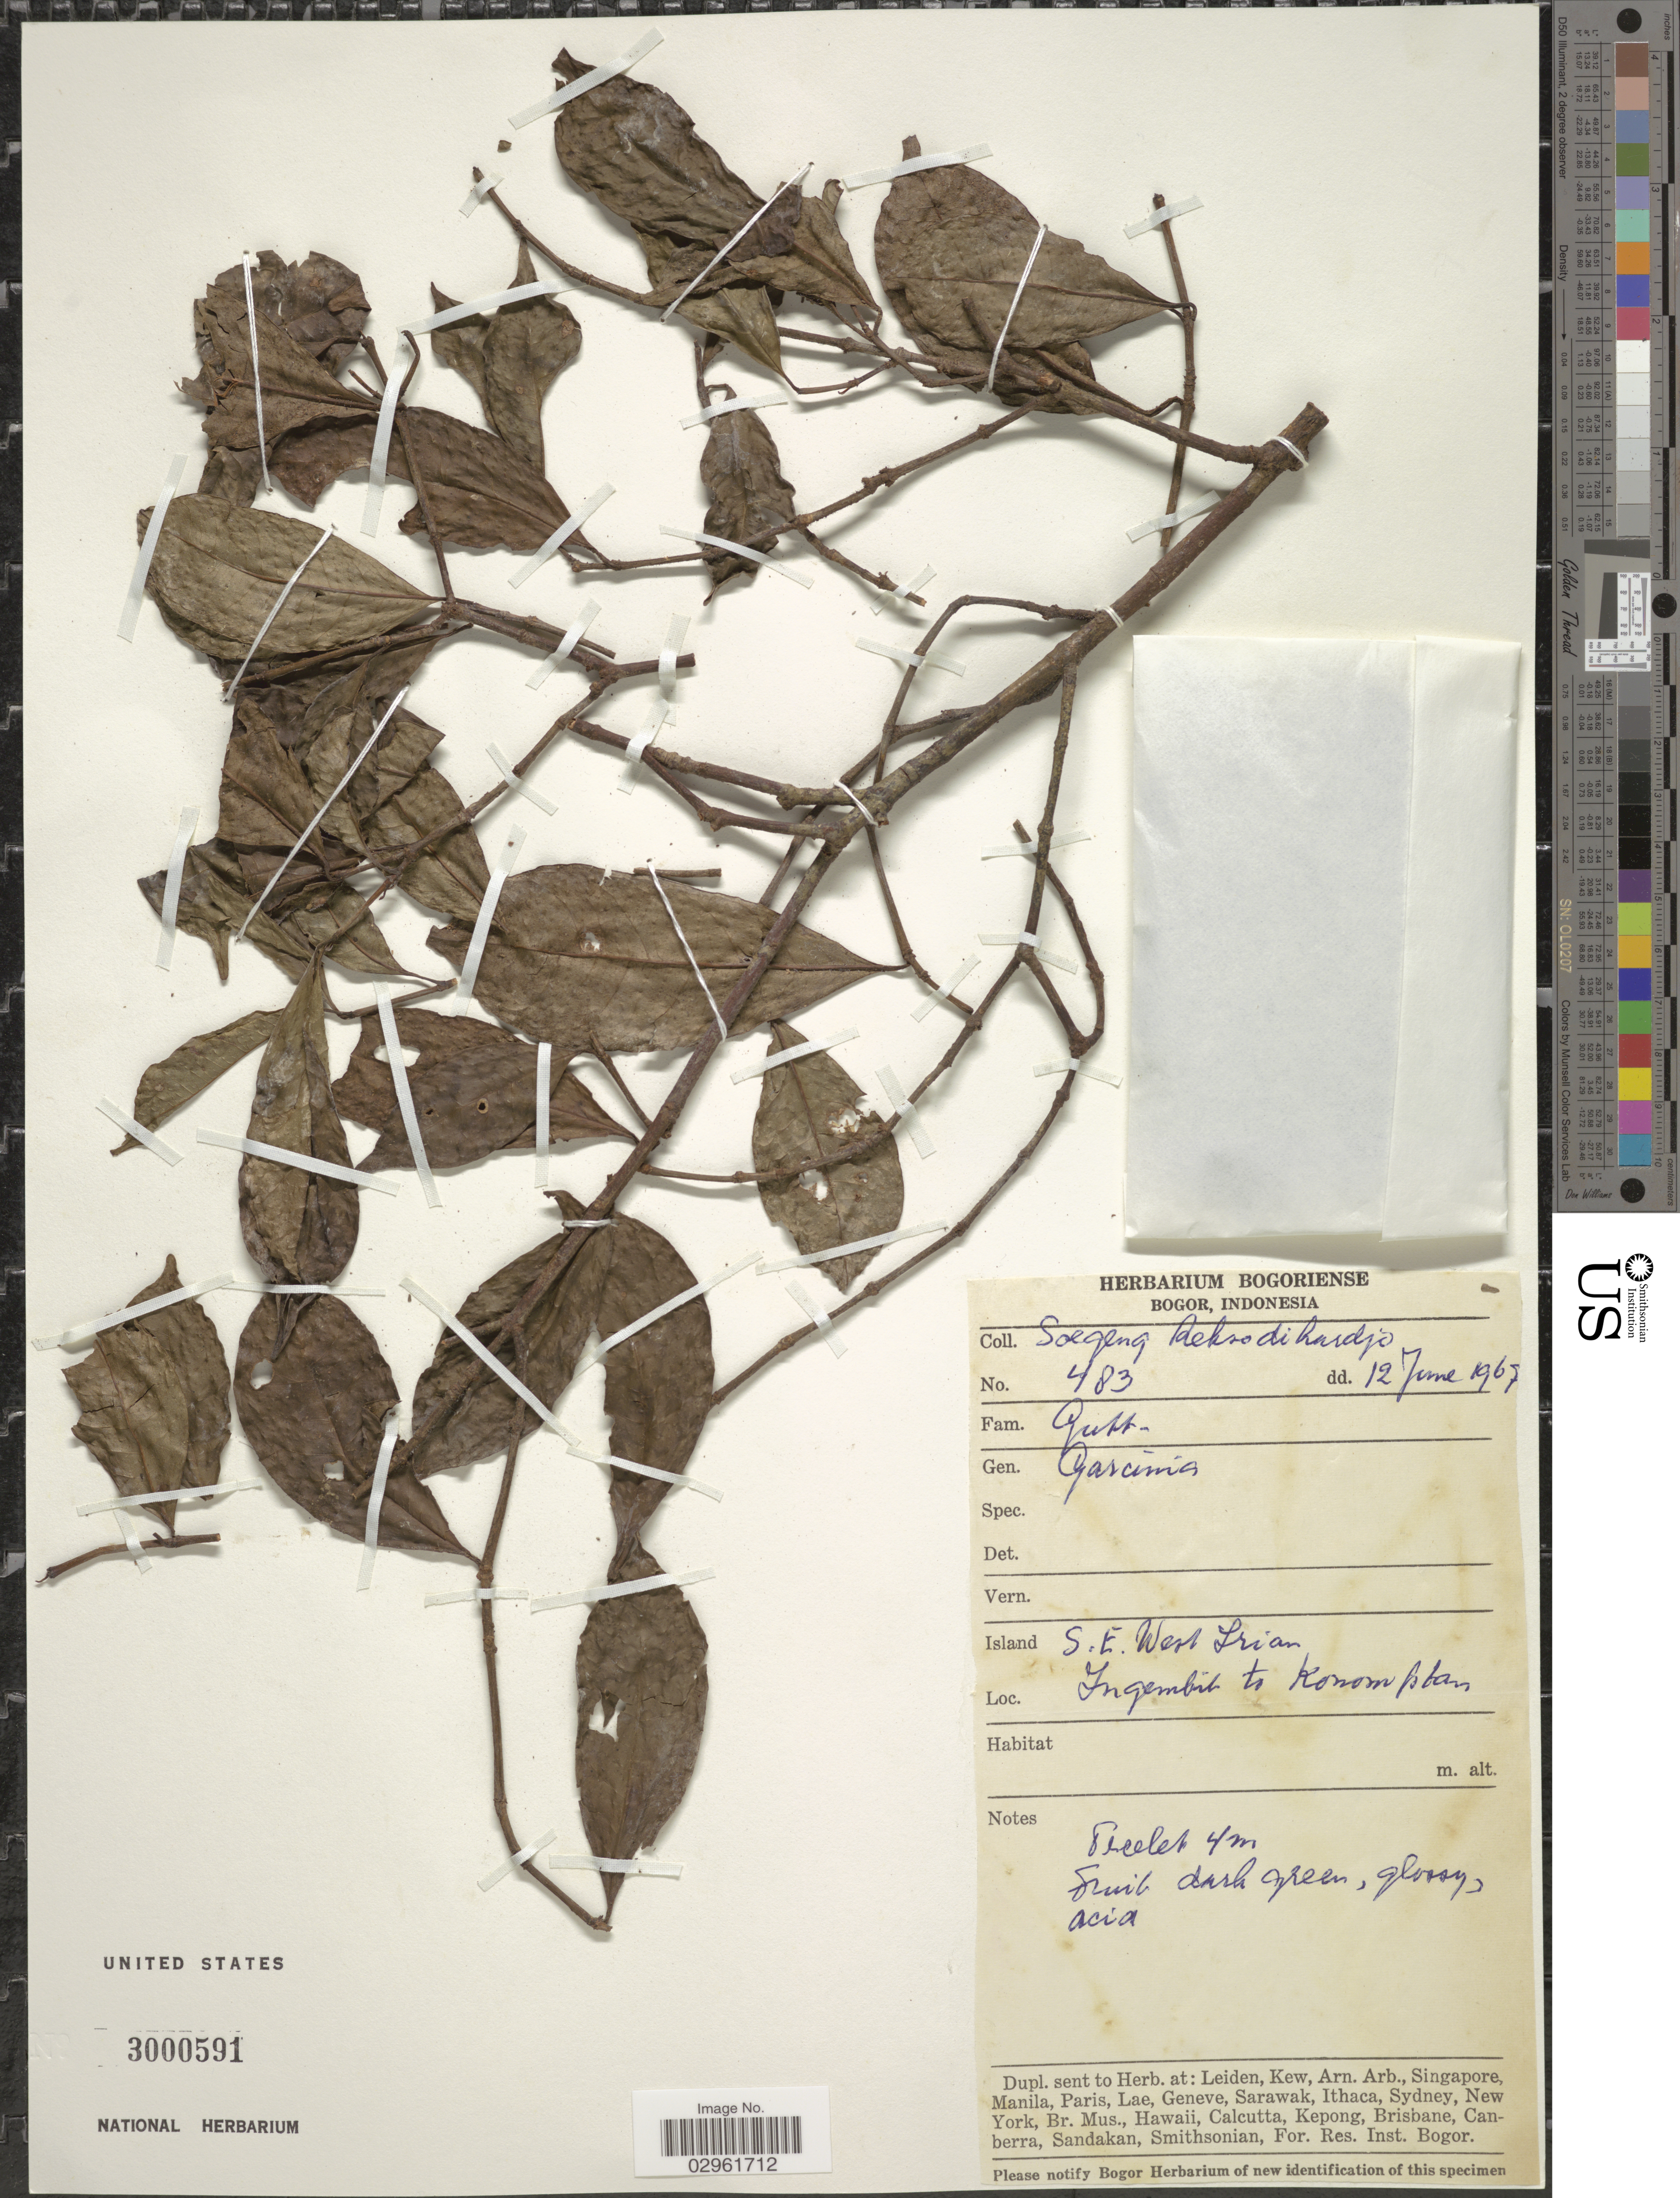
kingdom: Plantae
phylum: Tracheophyta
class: Magnoliopsida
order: Malpighiales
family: Clusiaceae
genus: Garcinia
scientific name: Garcinia sp.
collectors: S. Reksodihardjo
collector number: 483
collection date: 1967-06-12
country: Indonesia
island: New Guinea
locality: Island S.E. West Irian. Ingembit to Konomptan.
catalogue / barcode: US 3000591